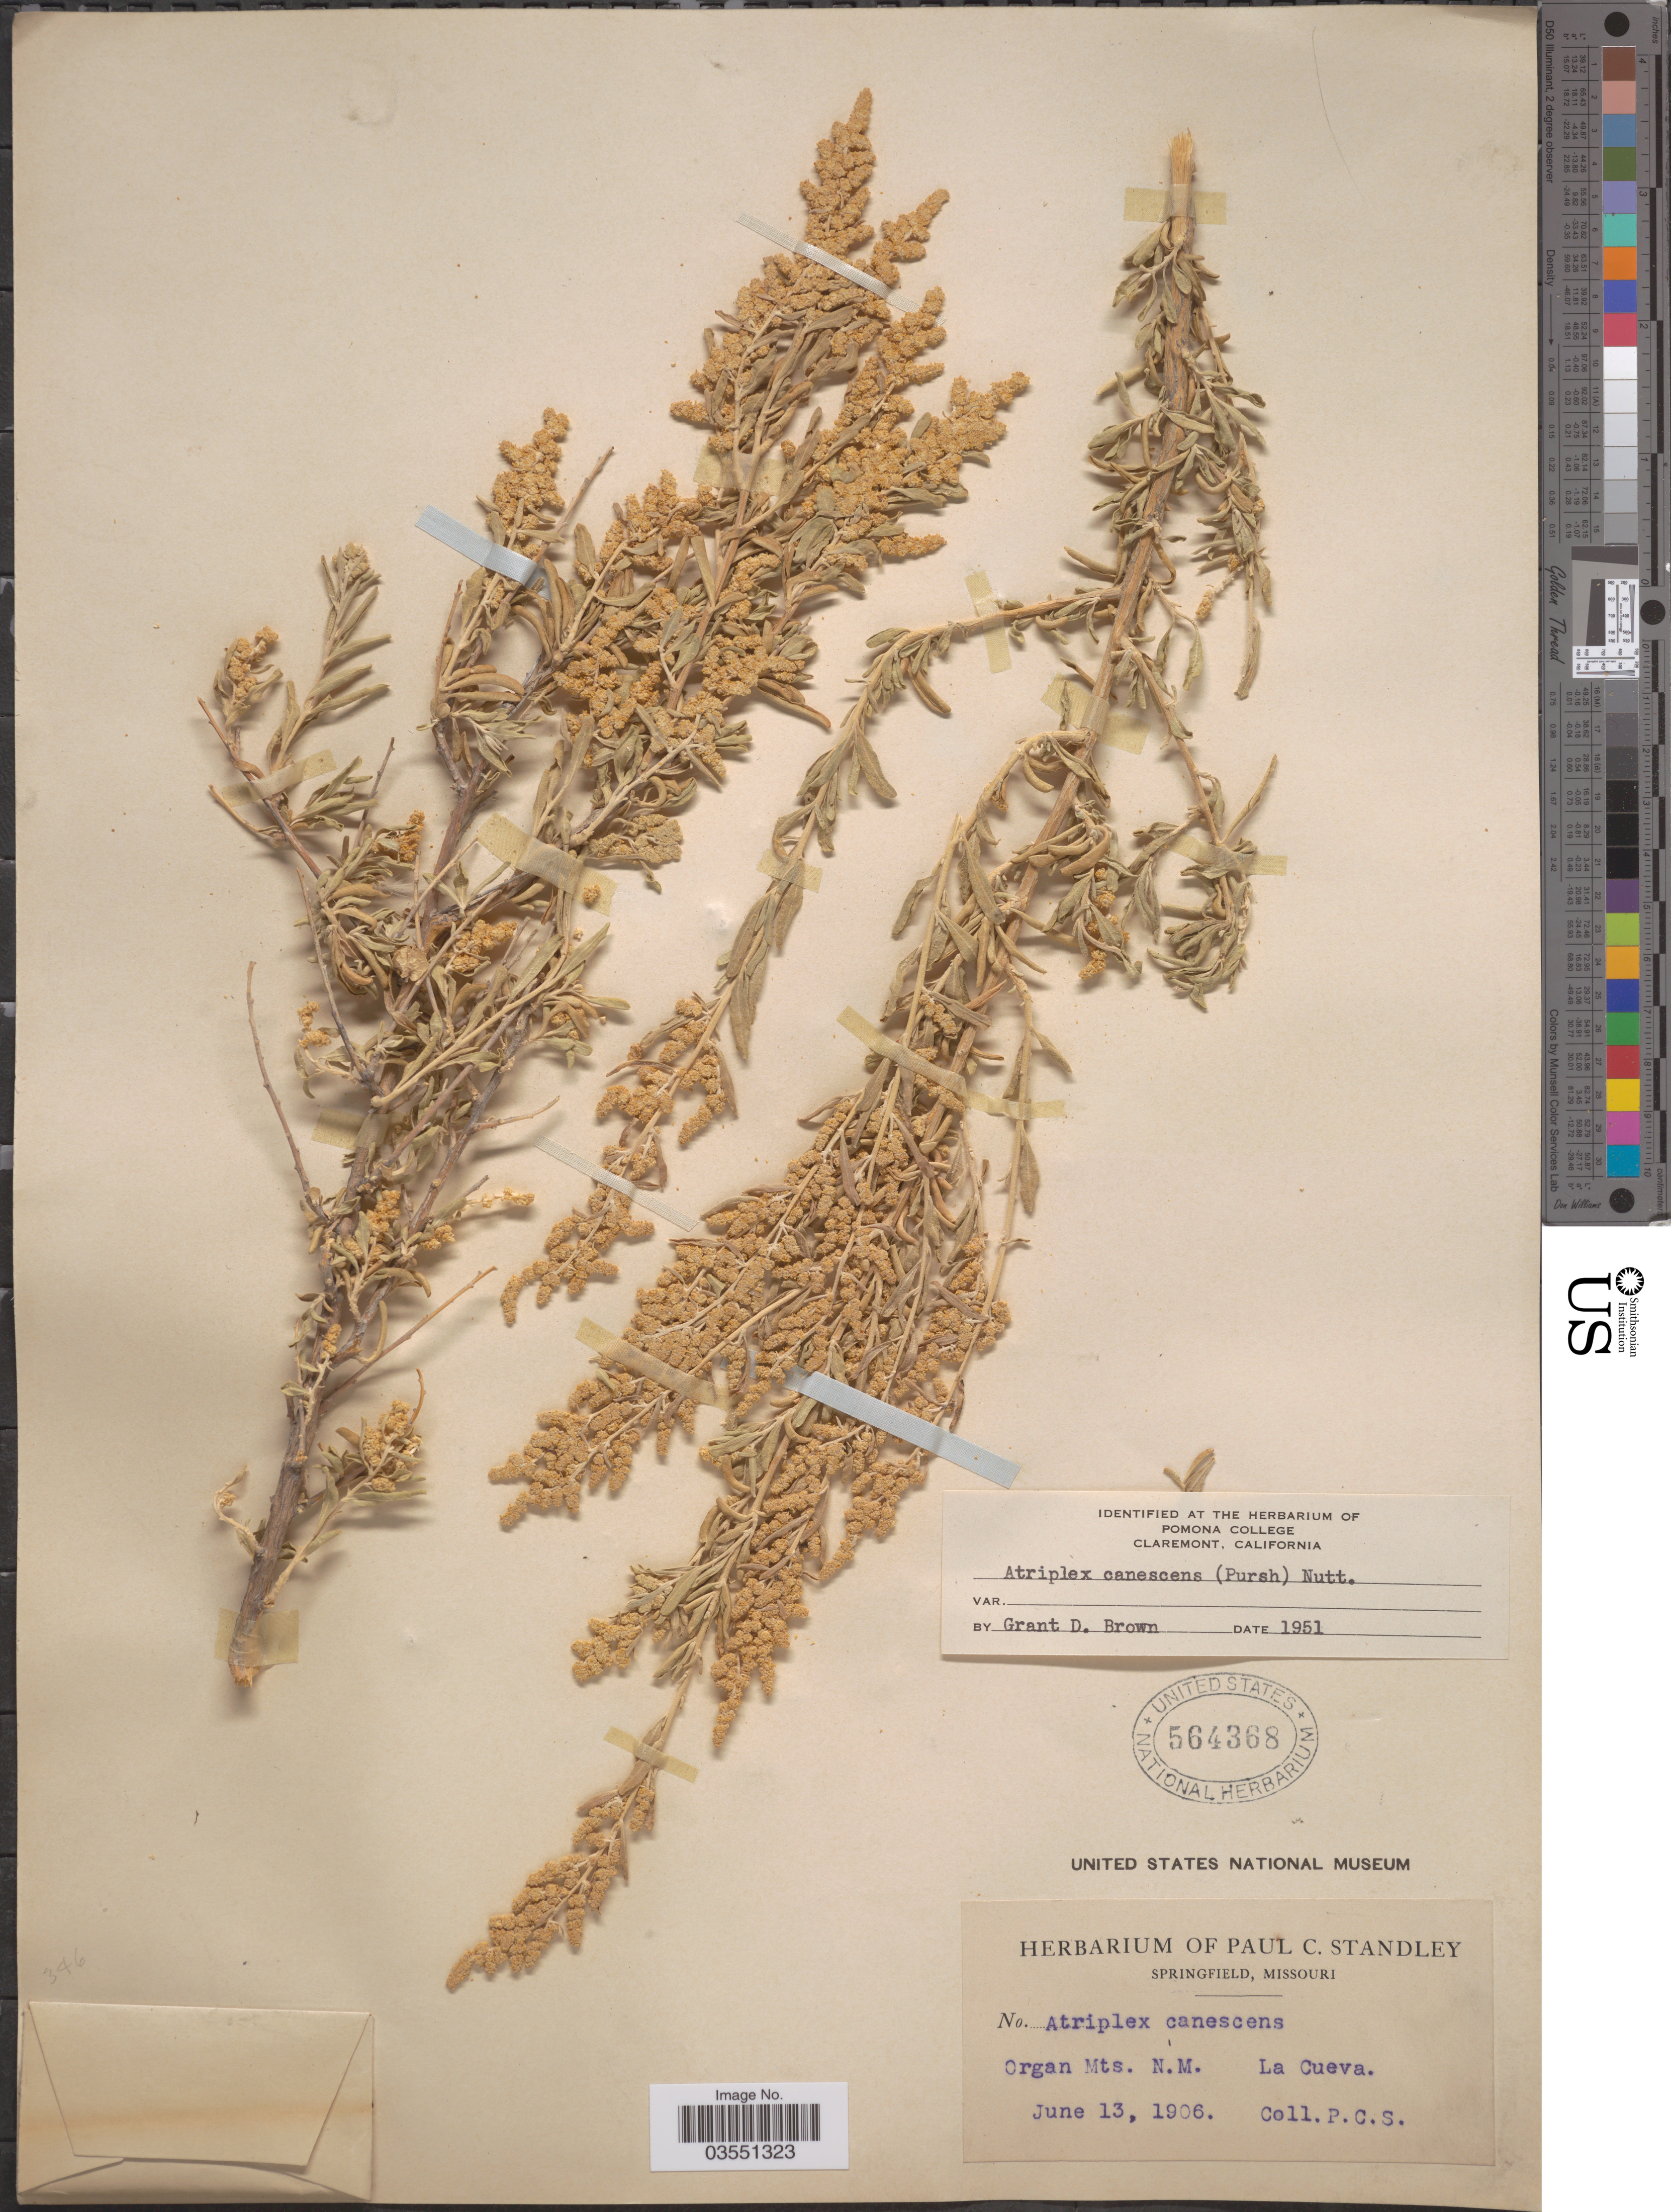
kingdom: Plantae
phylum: Tracheophyta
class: Magnoliopsida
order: Caryophyllales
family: Amaranthaceae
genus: Atriplex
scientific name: Atriplex canescens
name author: (Pursh) Nutt.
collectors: P. C. Standley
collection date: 1906-06-13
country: United States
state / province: New Mexico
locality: Organ Mts. La Cueva.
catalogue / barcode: US 564368